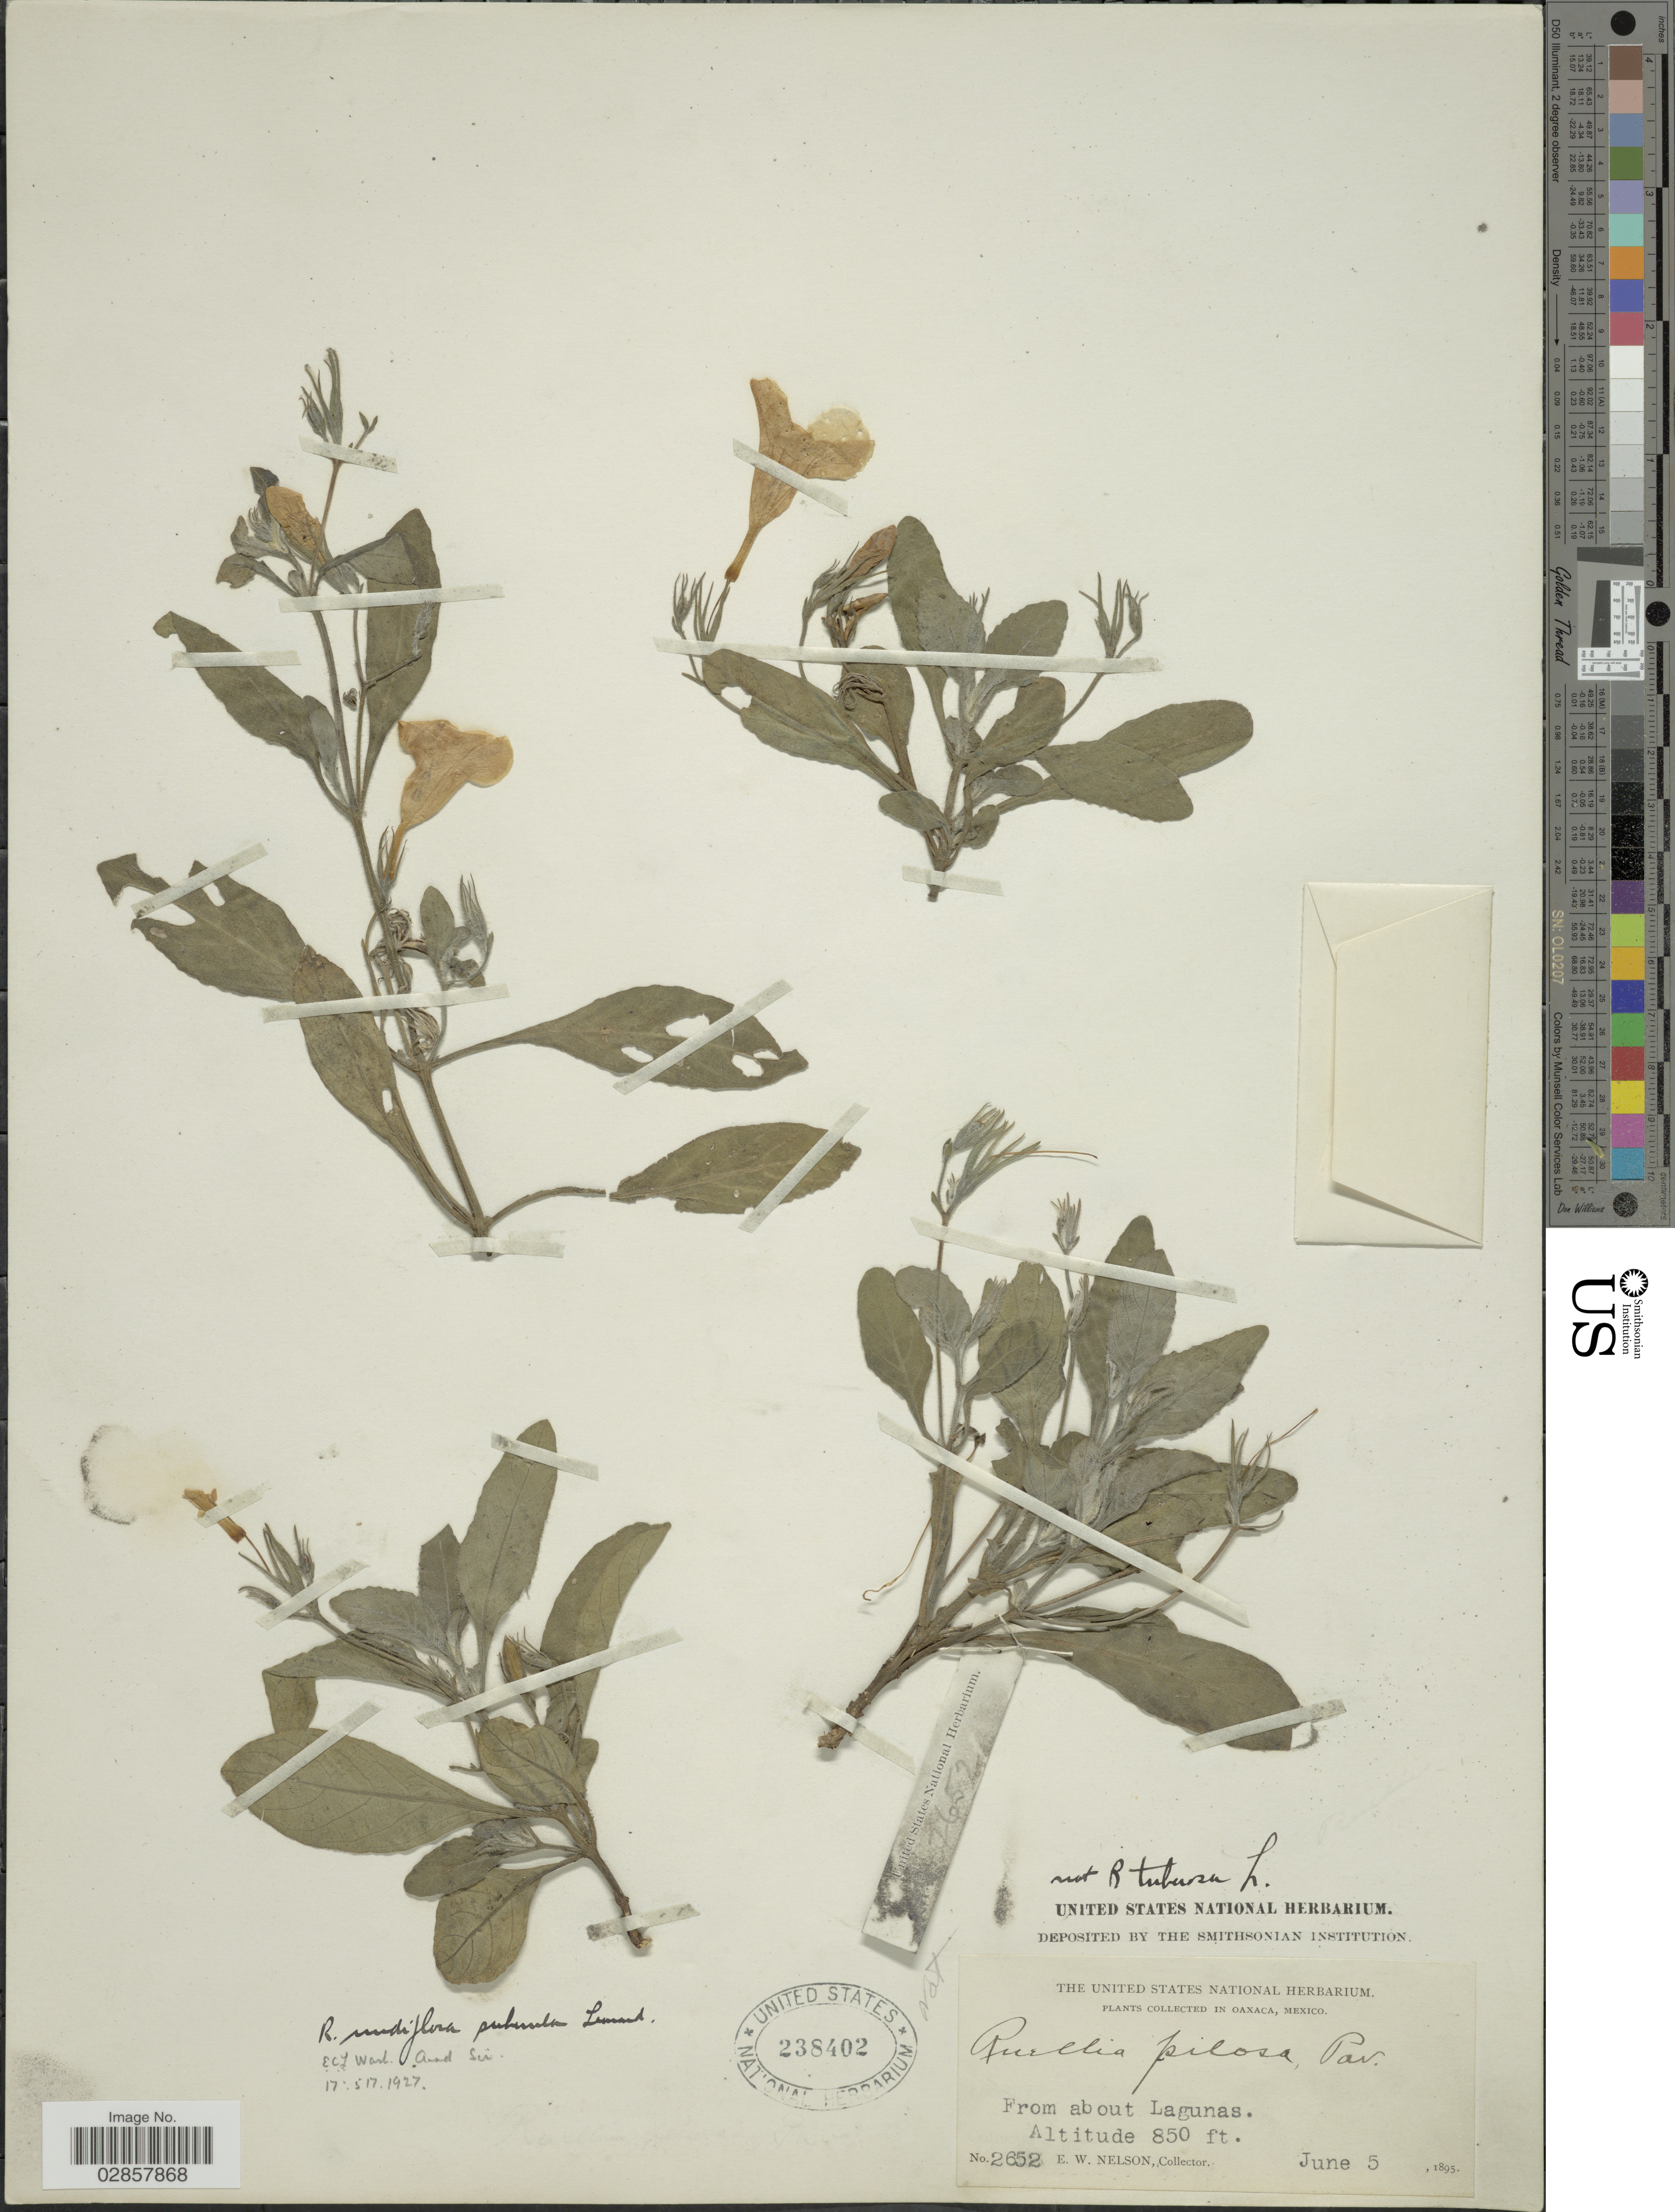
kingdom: Plantae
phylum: Tracheophyta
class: Magnoliopsida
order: Lamiales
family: Acanthaceae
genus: Ruellia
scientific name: Ruellia nudiflora var. puberula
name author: Leonard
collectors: E. W. Nelson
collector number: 2652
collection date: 1895-06-05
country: Mexico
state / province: Oaxaca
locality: From about Lagunas.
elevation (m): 259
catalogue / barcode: US 238402